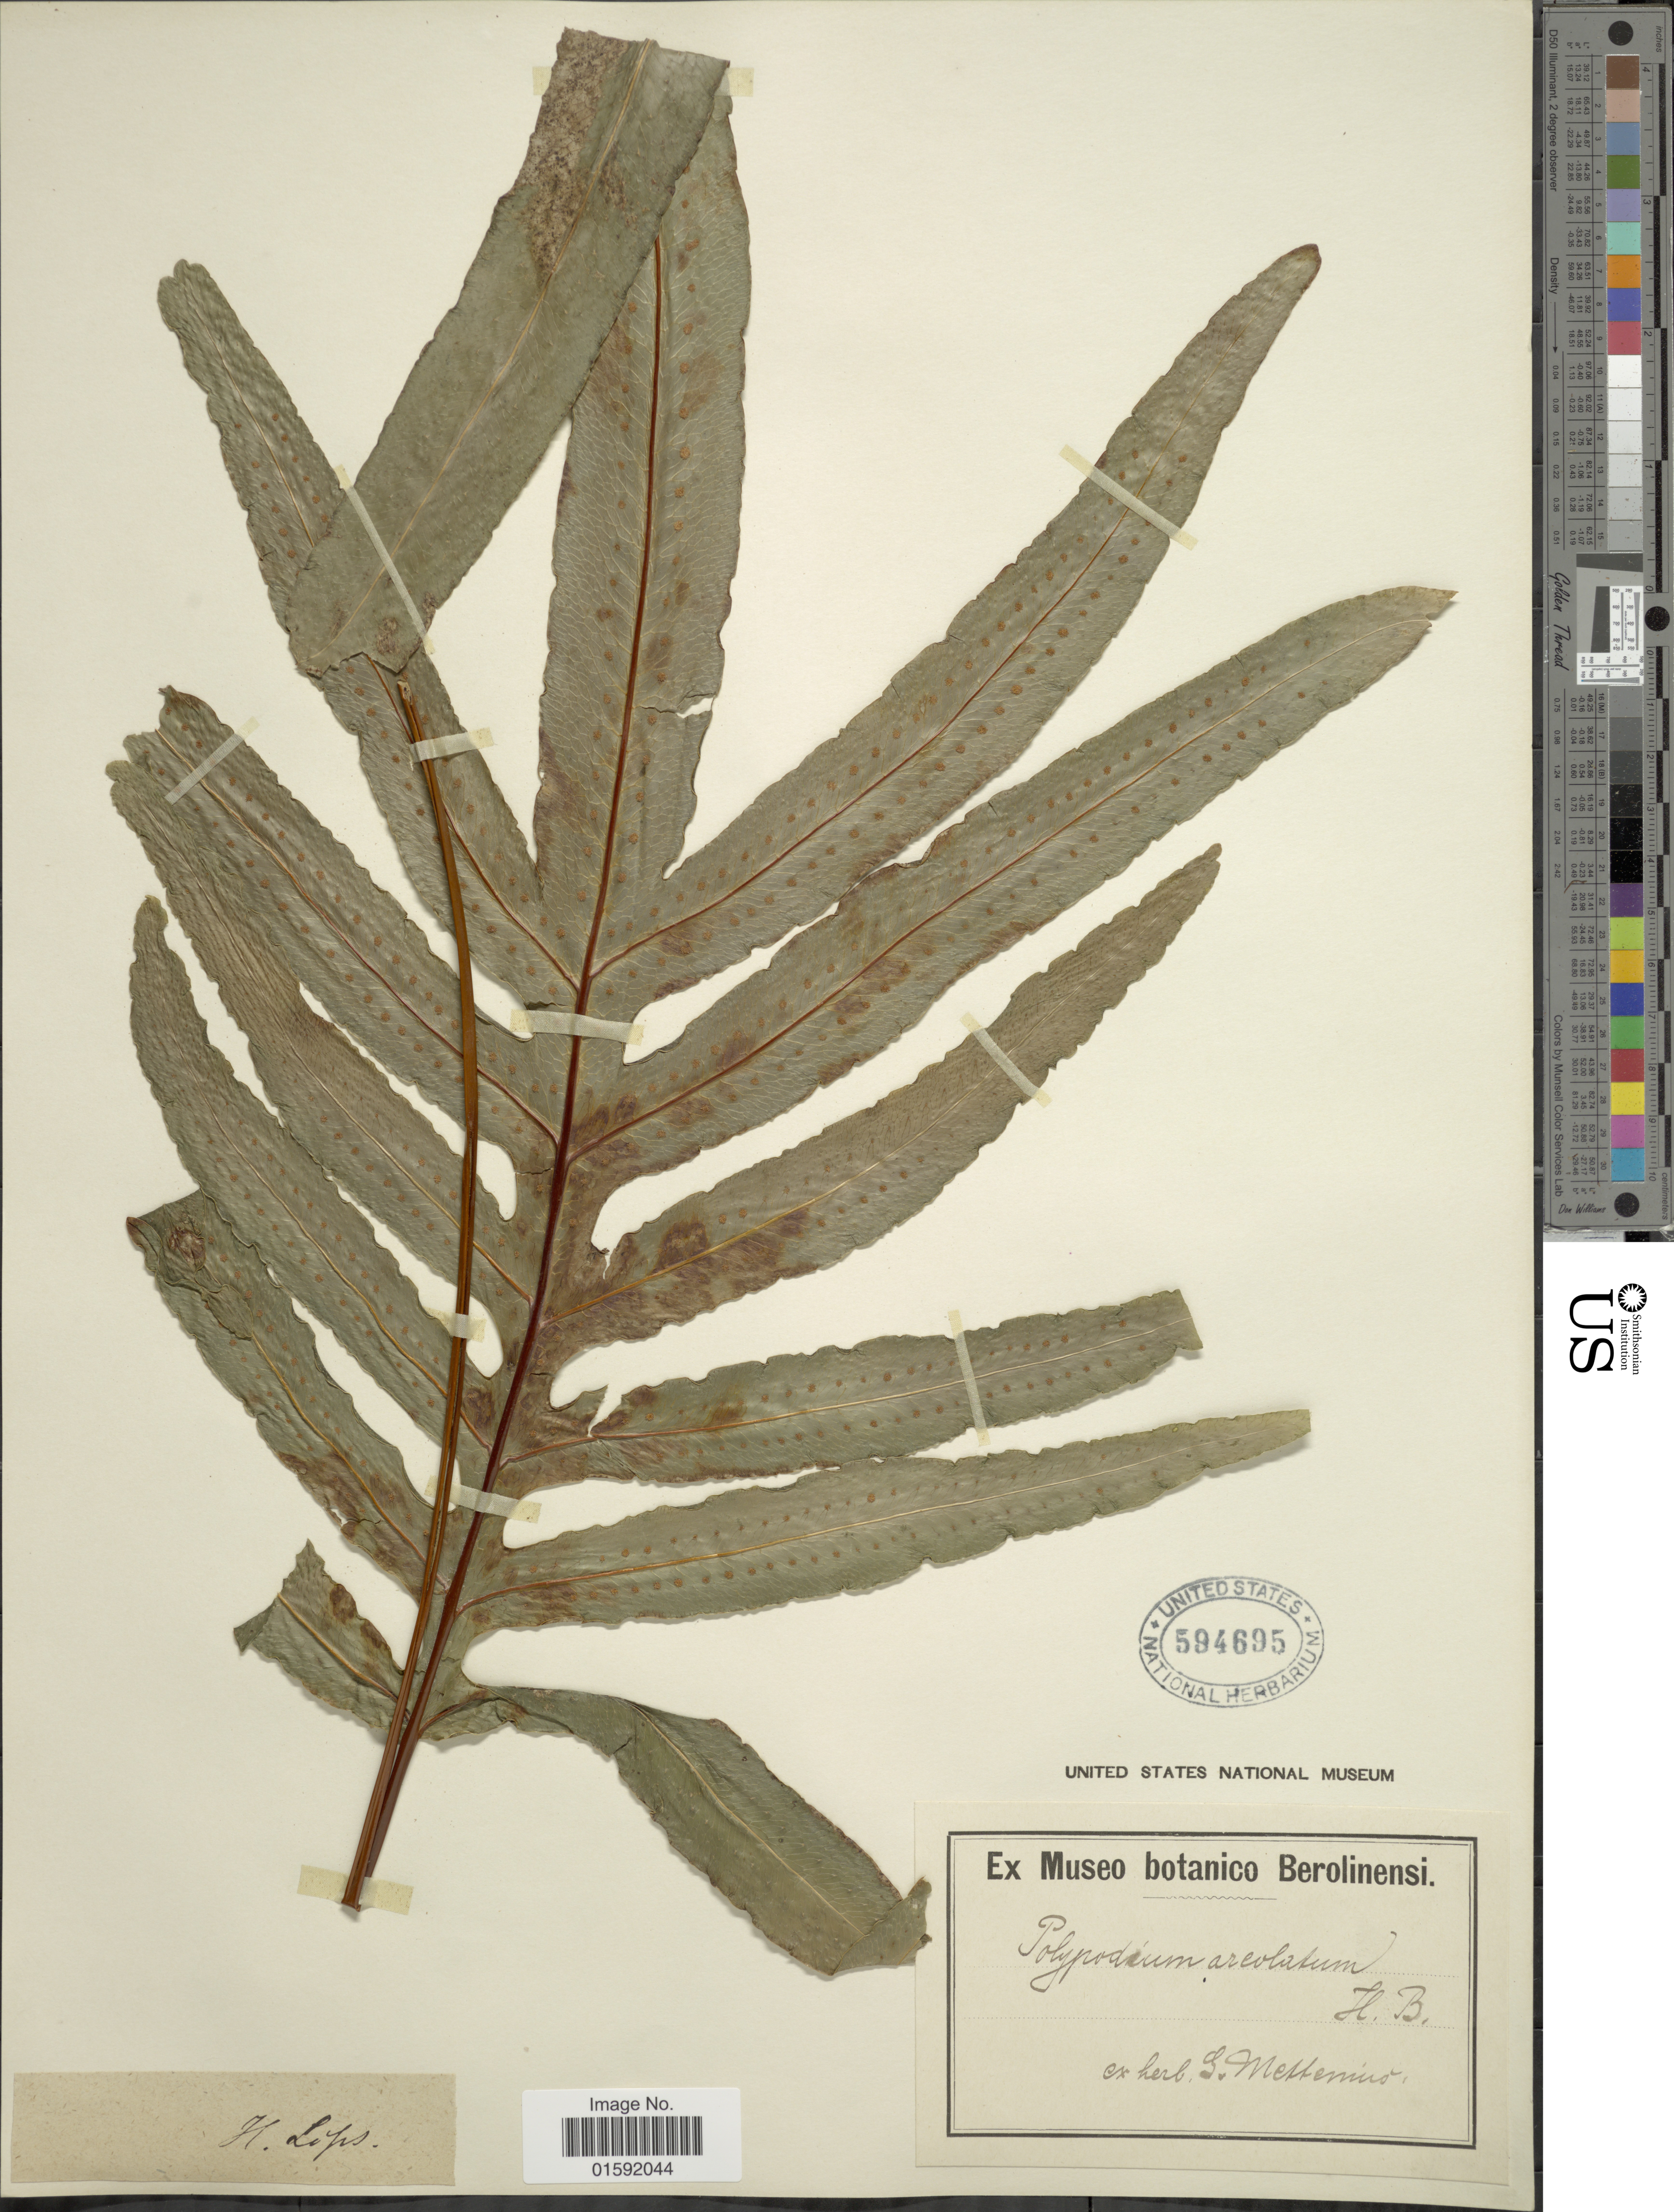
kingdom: Plantae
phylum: Tracheophyta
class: Polypodiopsida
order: Polypodiales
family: Polypodiaceae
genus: Phlebodium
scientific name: Phlebodium aureum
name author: (L.) J. Sm.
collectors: G. H. Mettenius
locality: H.B.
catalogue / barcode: US 594695